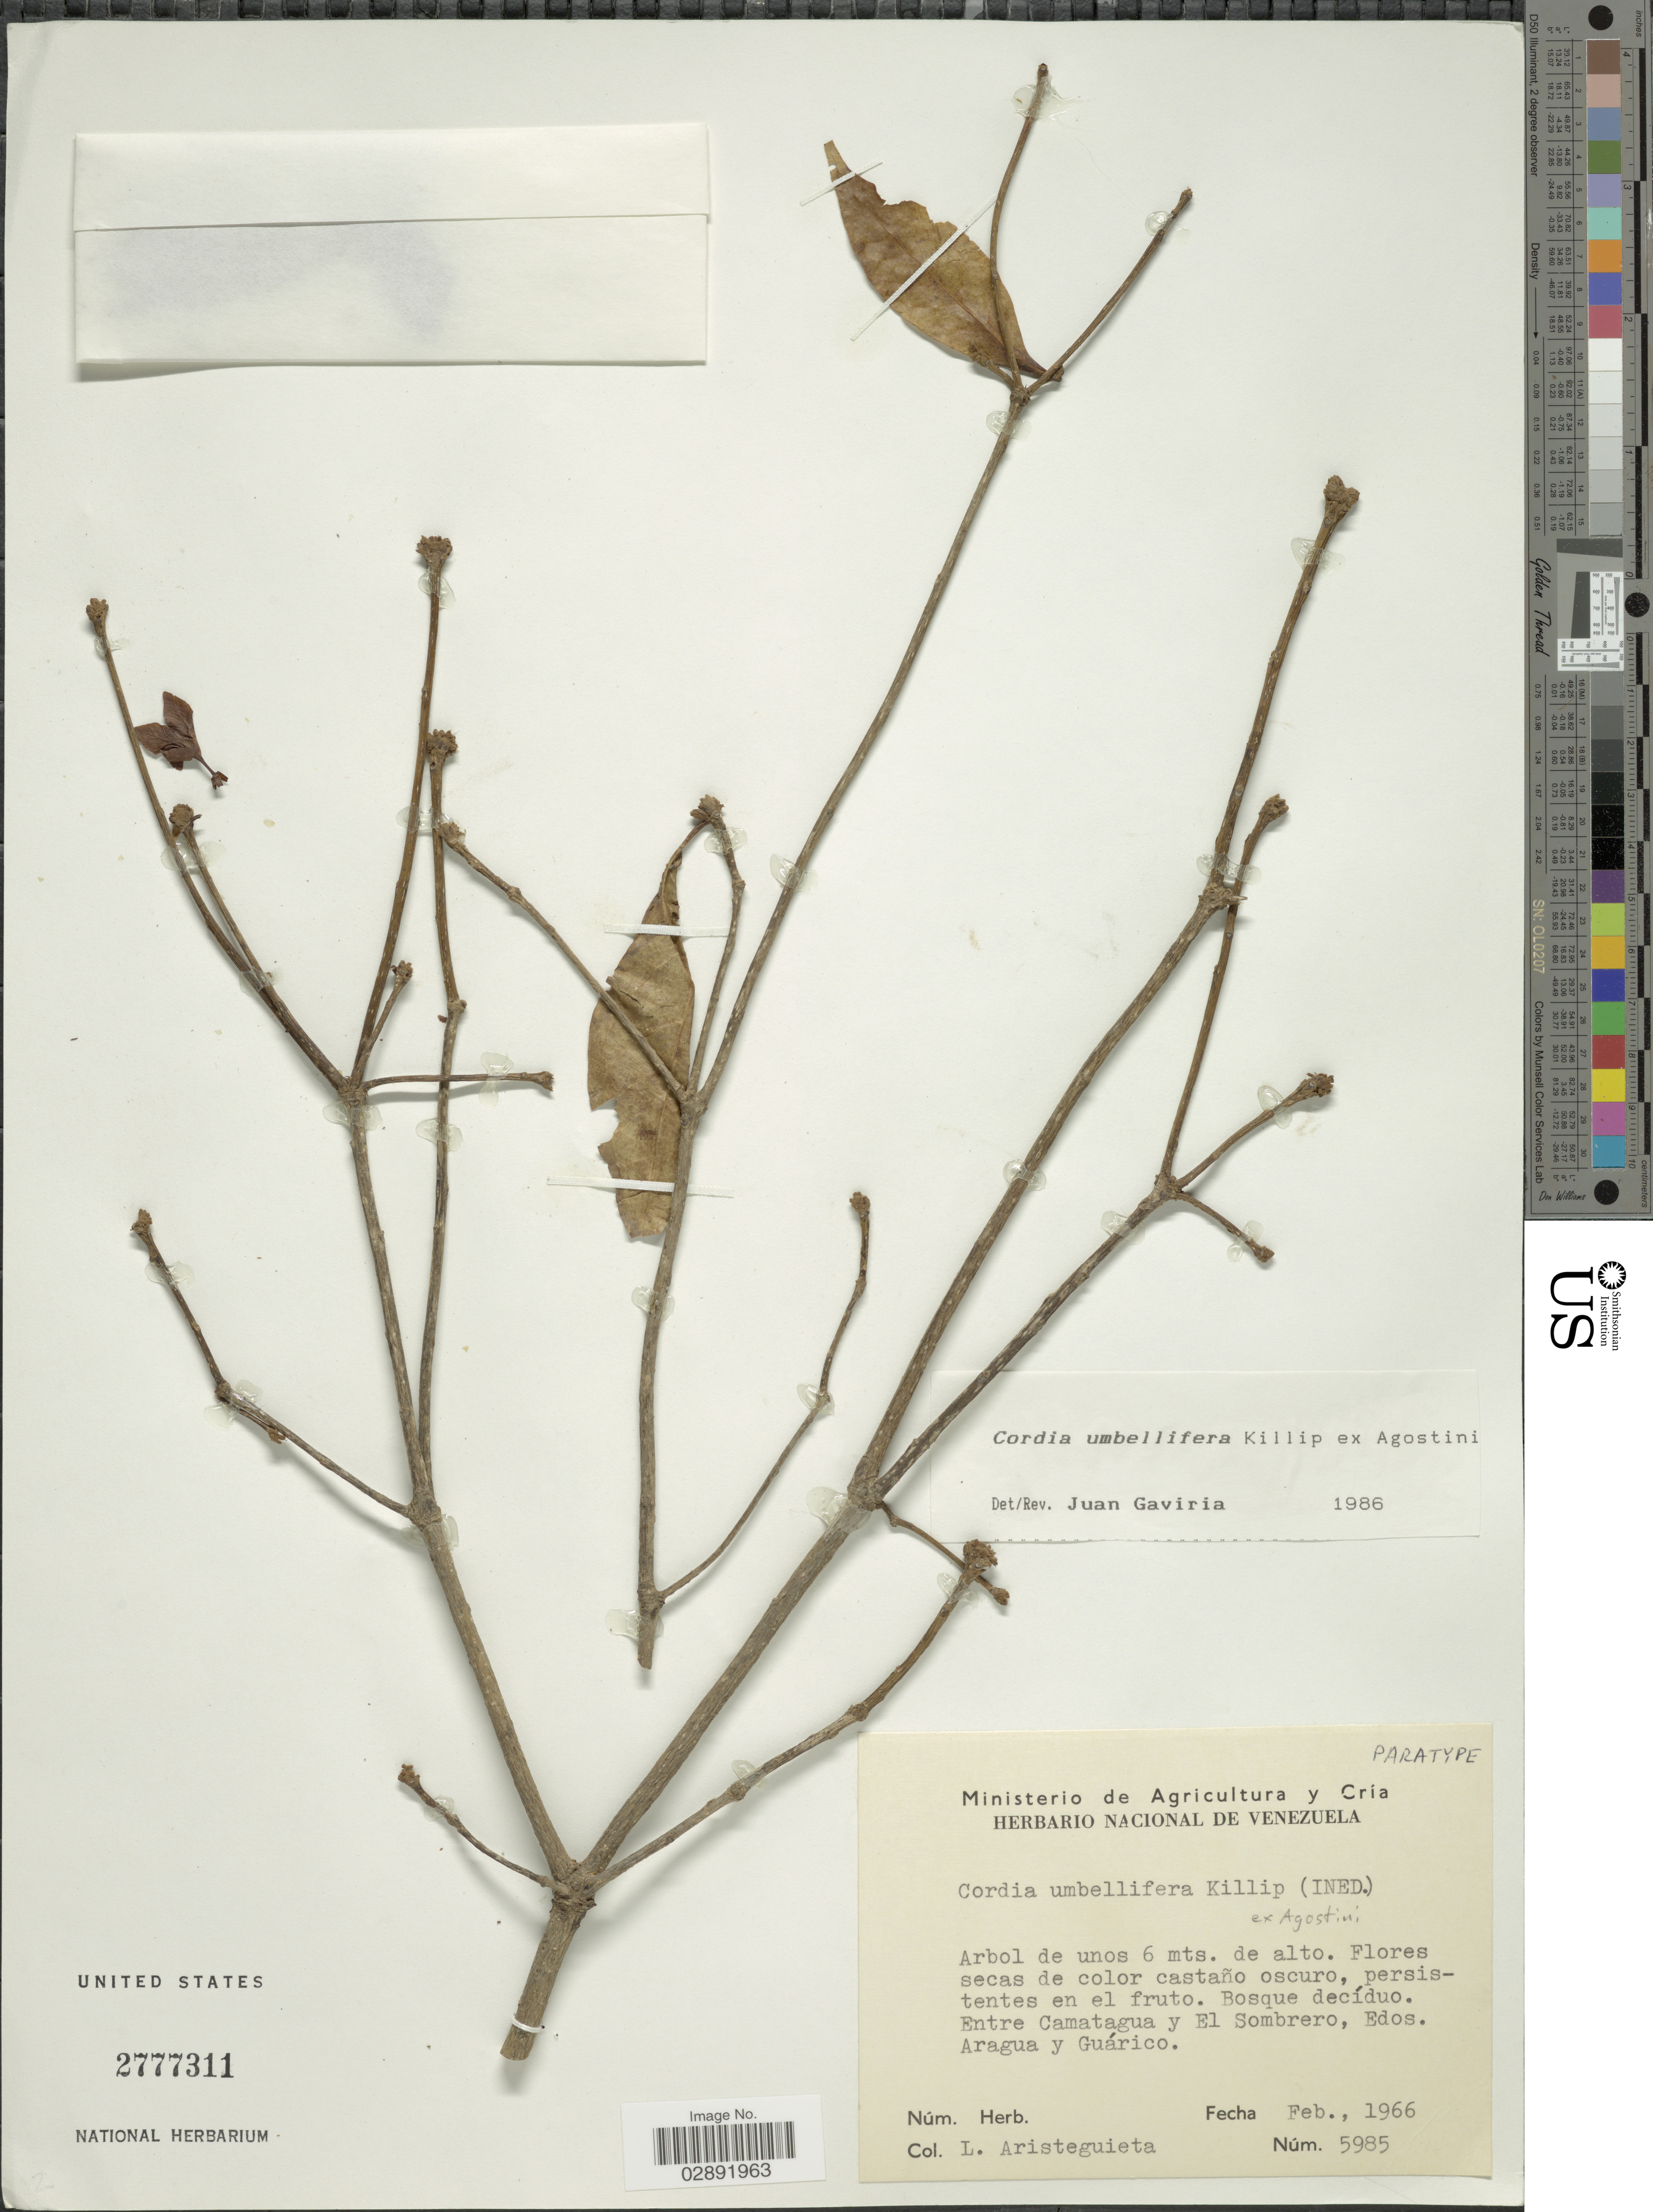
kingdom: Plantae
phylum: Tracheophyta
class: Magnoliopsida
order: Boraginales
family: Cordiaceae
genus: Cordia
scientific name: Cordia umbellifera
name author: Killip & G. Agostini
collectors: L. Aristeguieta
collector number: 5985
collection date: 1966-02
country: Venezuela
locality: Entre Camatagua y El Sombrero, Edos. Aragua y Guárico.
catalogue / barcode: US 2777311